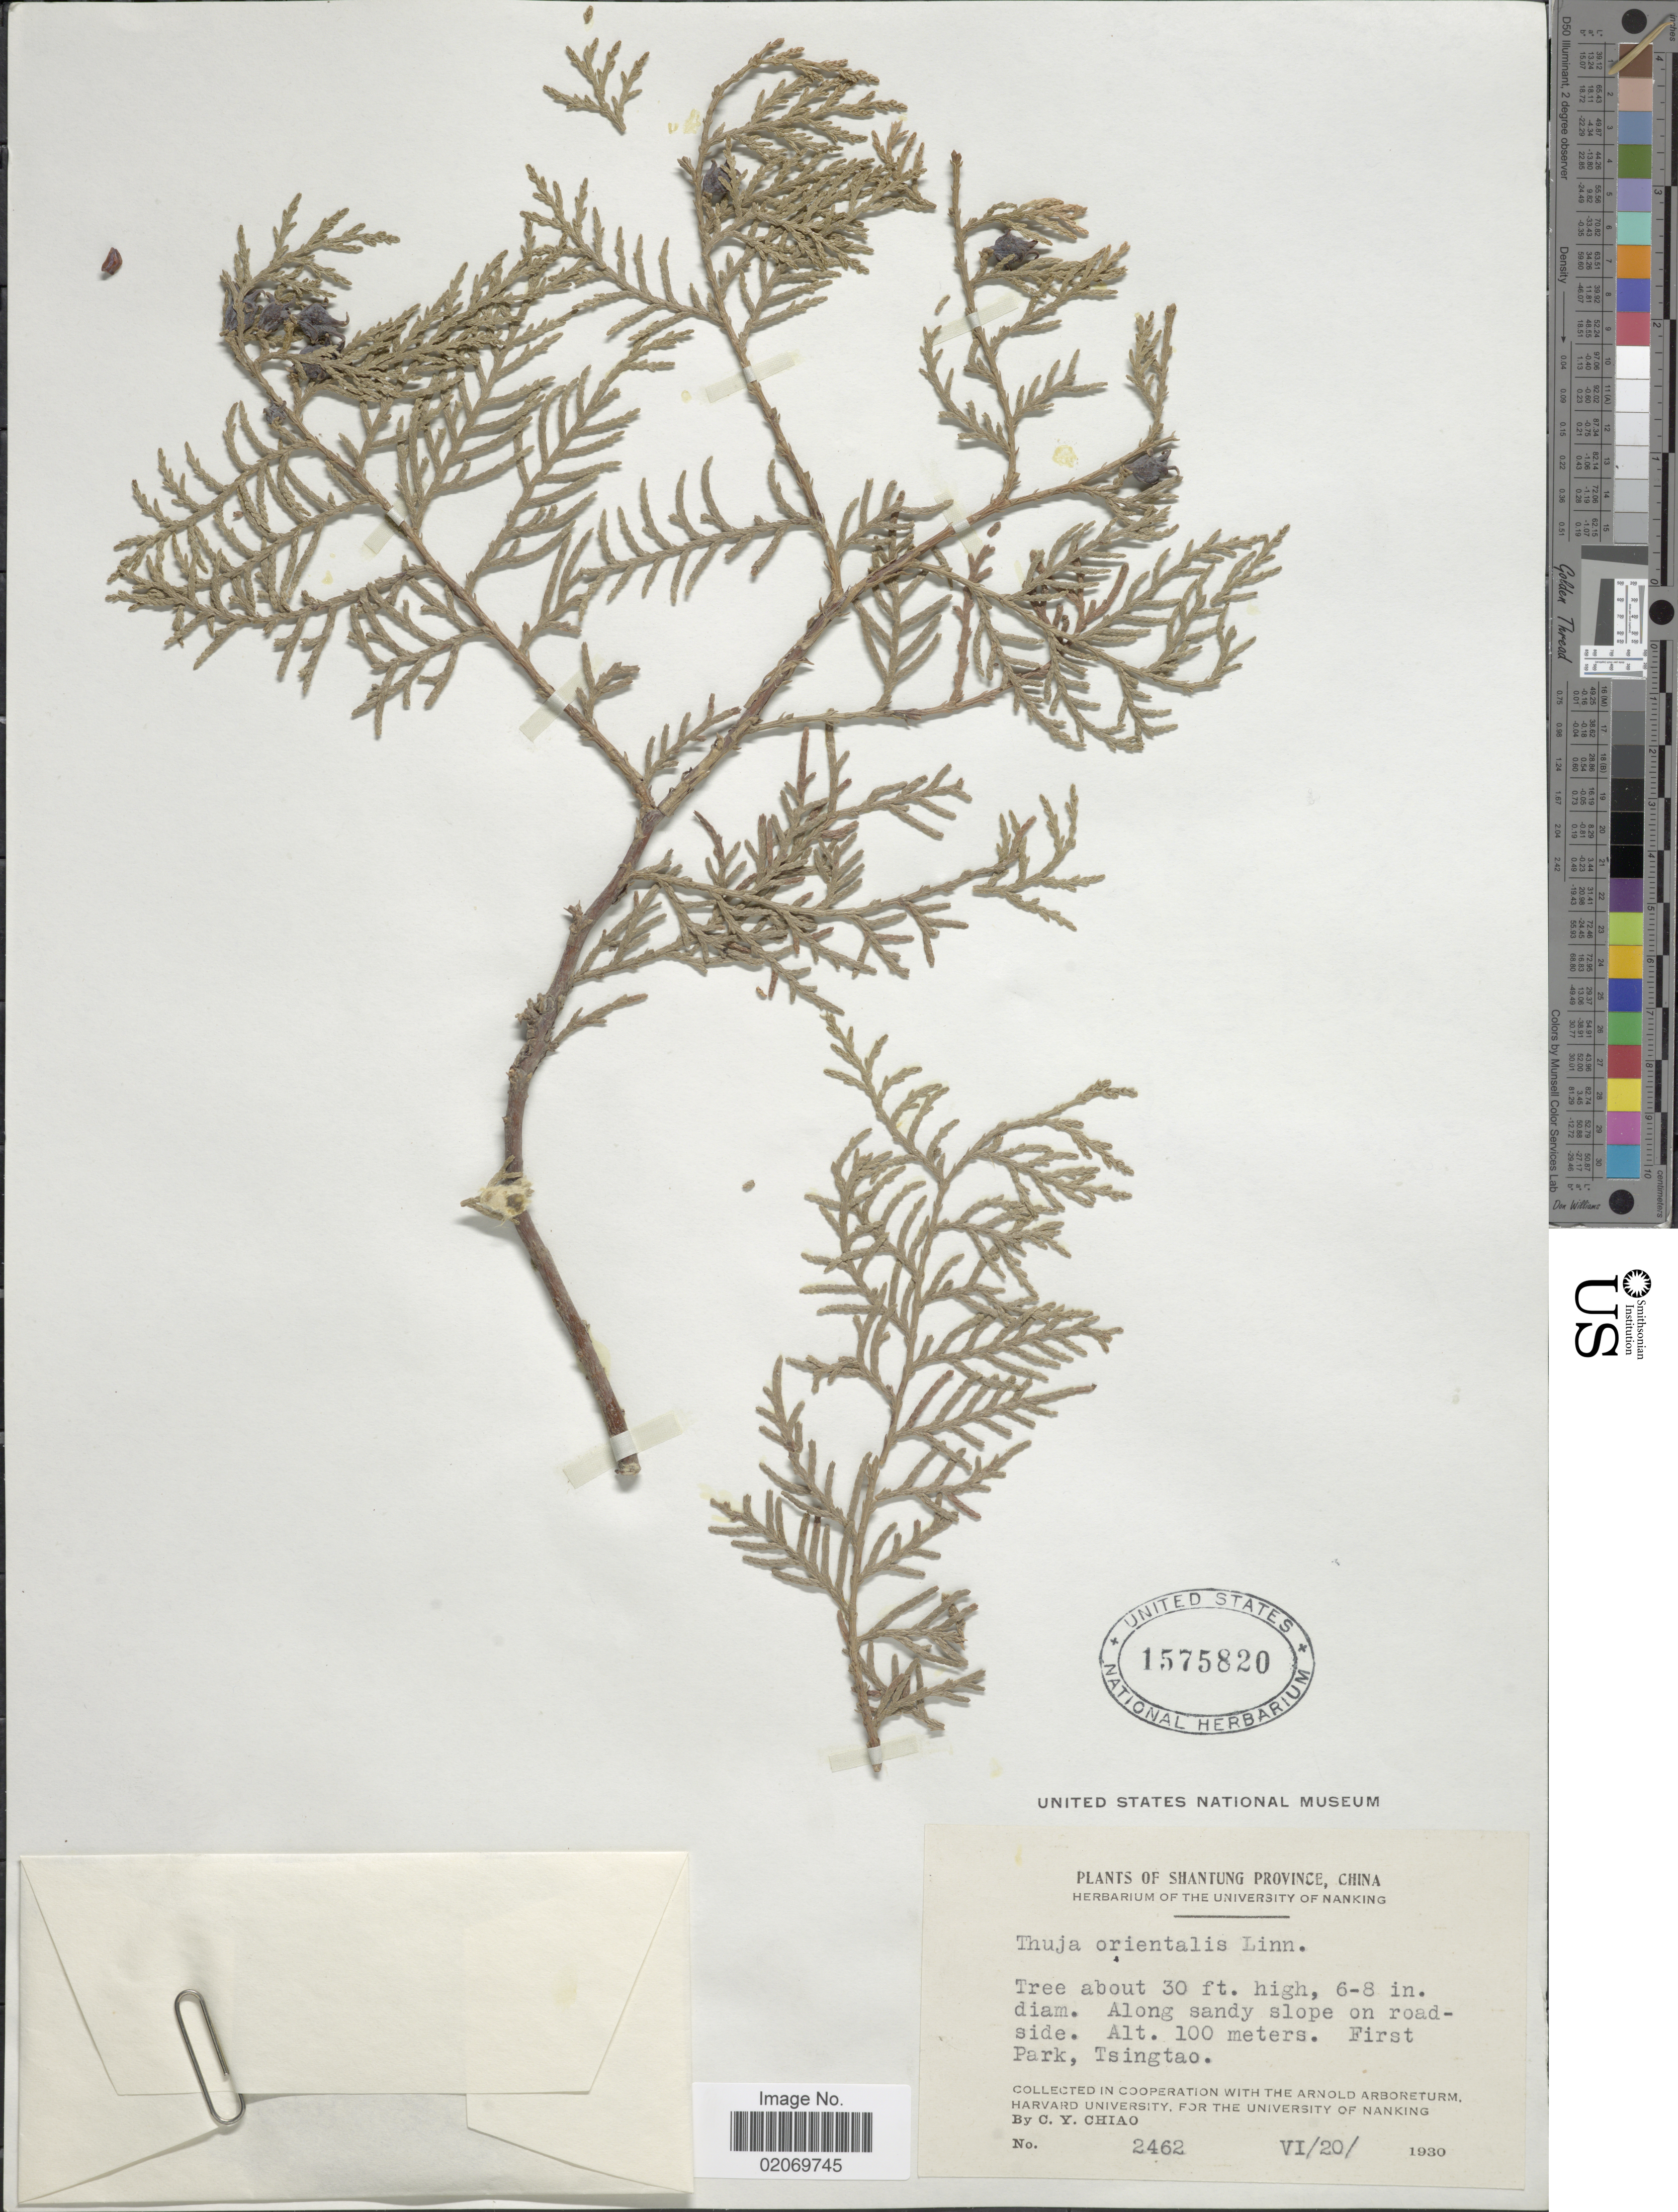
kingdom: Plantae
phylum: Tracheophyta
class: Pinopsida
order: Pinales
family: Cupressaceae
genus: Thuja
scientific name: Thuja orientalis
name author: L.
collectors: C. Y. Chiao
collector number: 2462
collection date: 1930-06-20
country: China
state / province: Shandong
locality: Shantung Province, Along sandy slope on roadside. First Park, Tsingtao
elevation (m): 100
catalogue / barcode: US 1575820